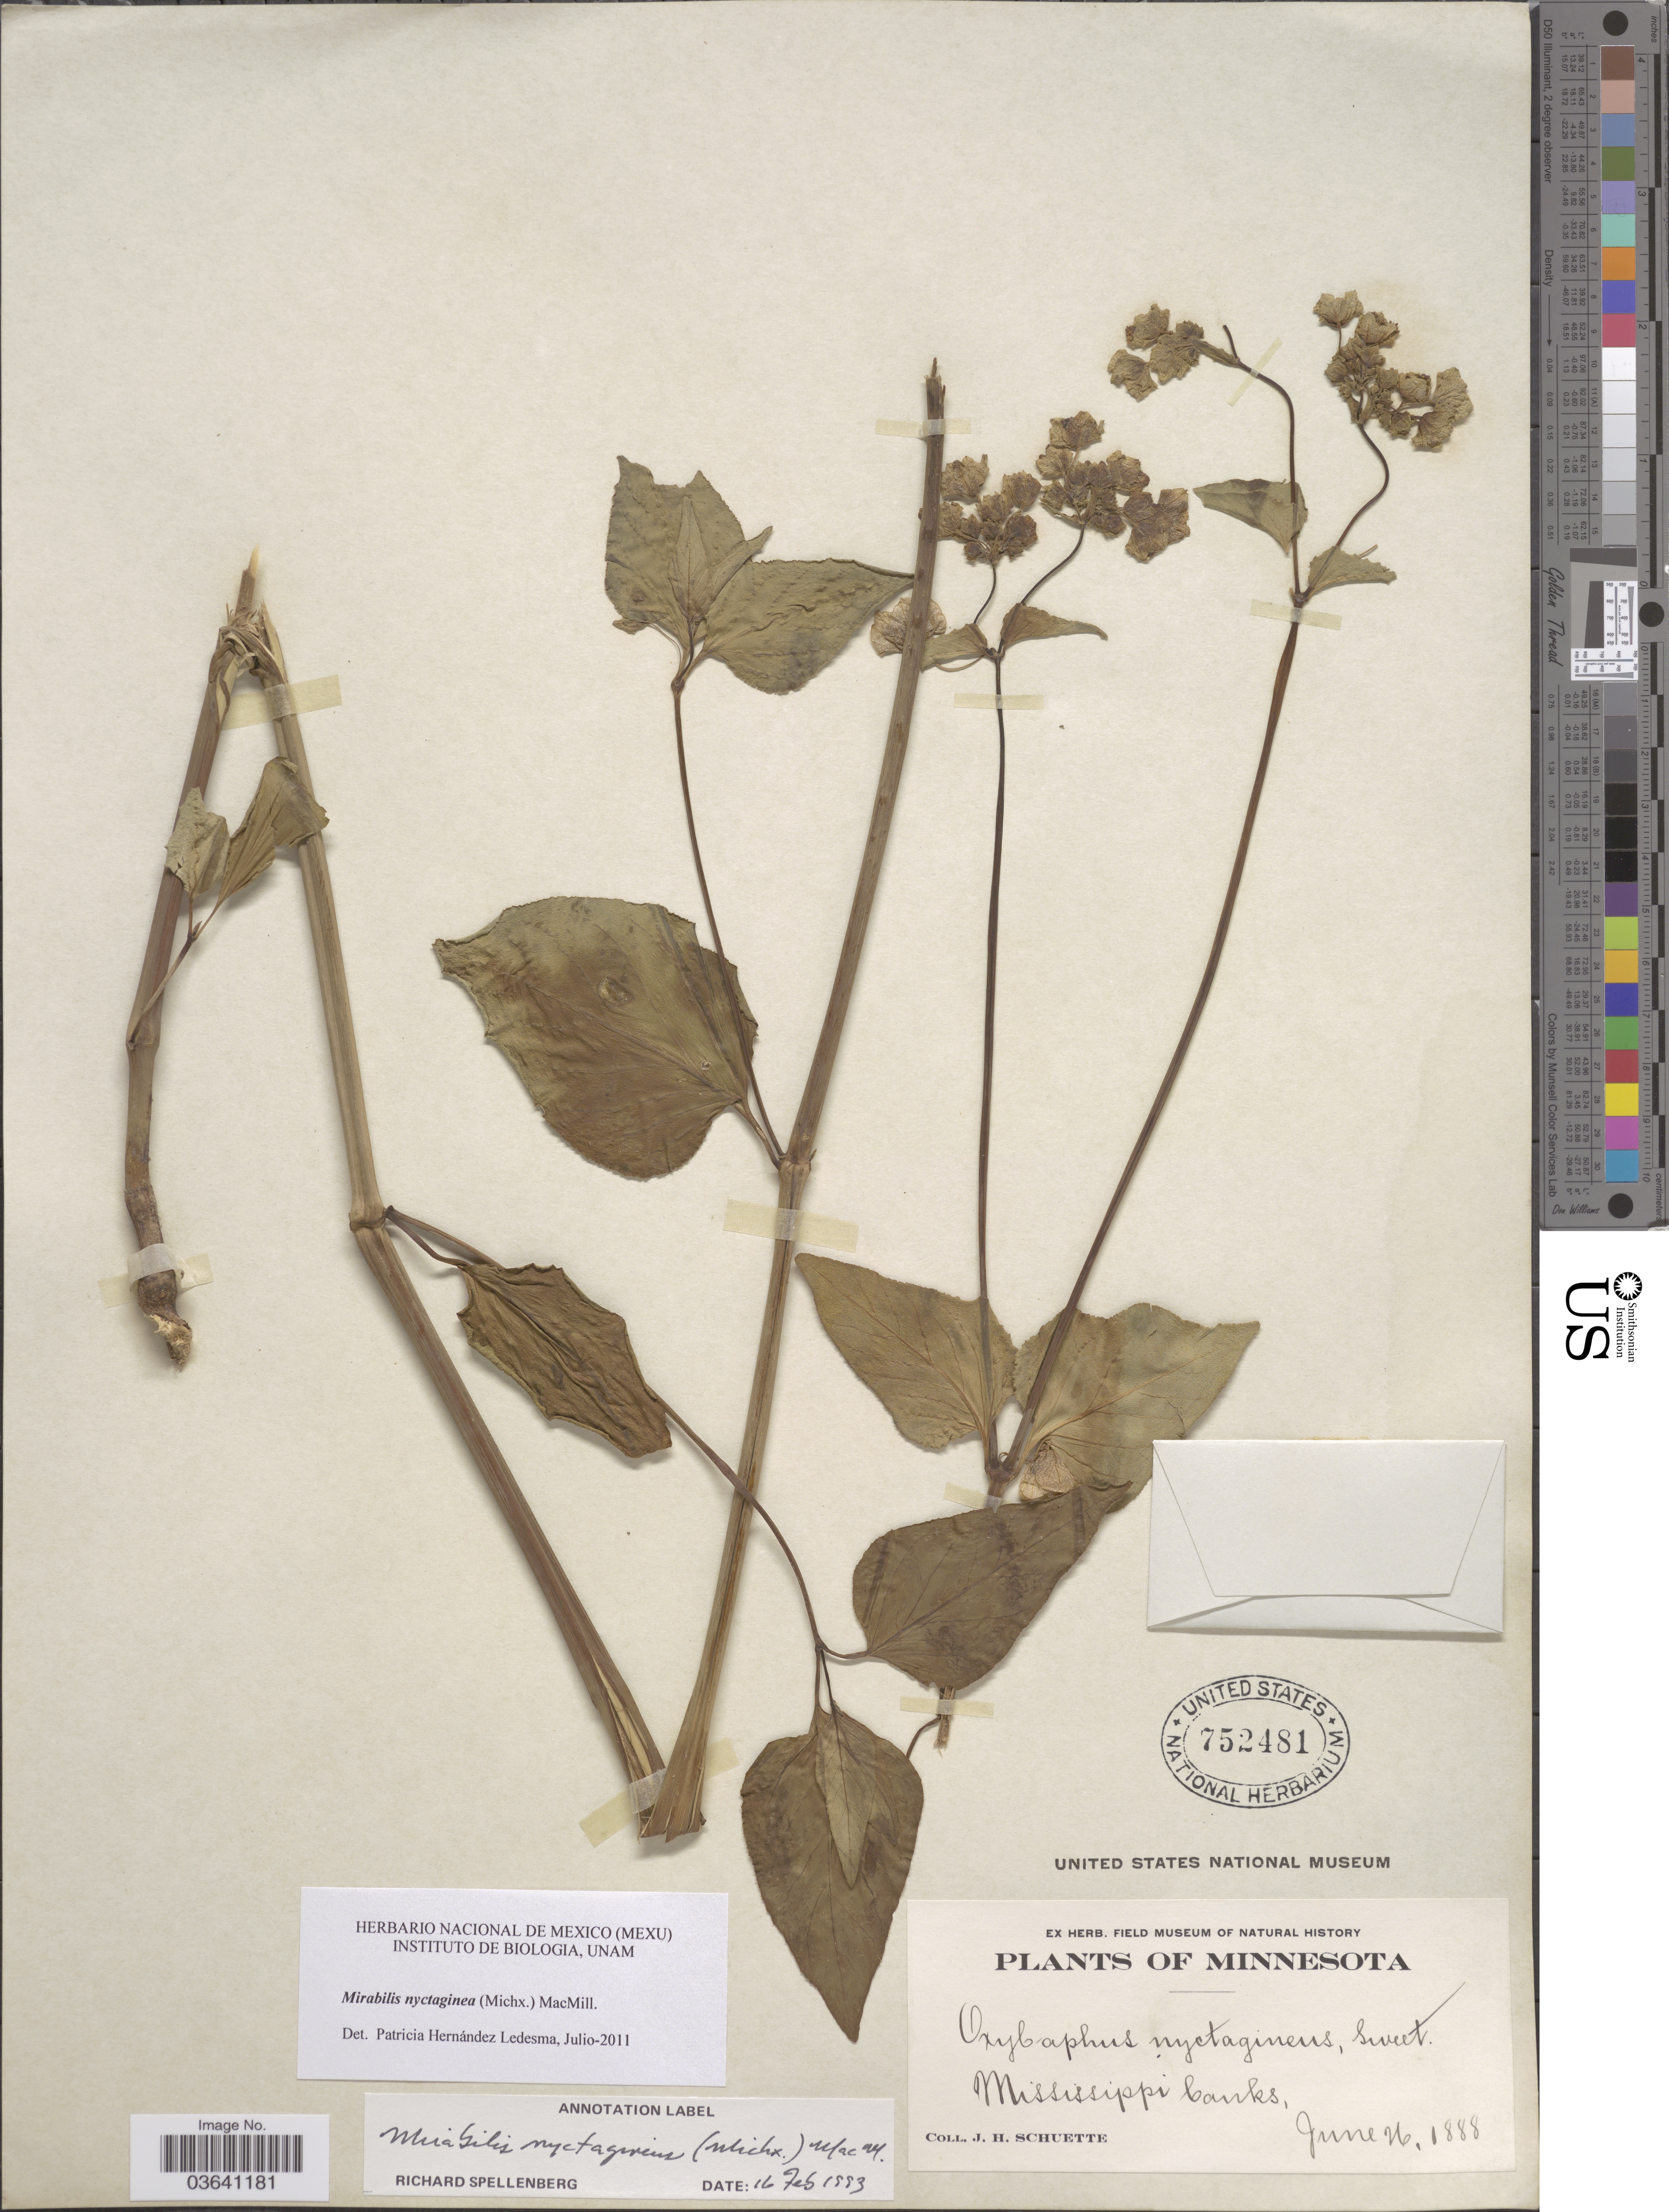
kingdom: Plantae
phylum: Tracheophyta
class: Magnoliopsida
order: Caryophyllales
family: Nyctaginaceae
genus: Mirabilis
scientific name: Mirabilis nyctaginea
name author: (Michx.) MacMill.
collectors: J. H. Schuette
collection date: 1888-06-26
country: United States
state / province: Minnesota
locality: Mississippi banks.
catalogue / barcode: US 752481